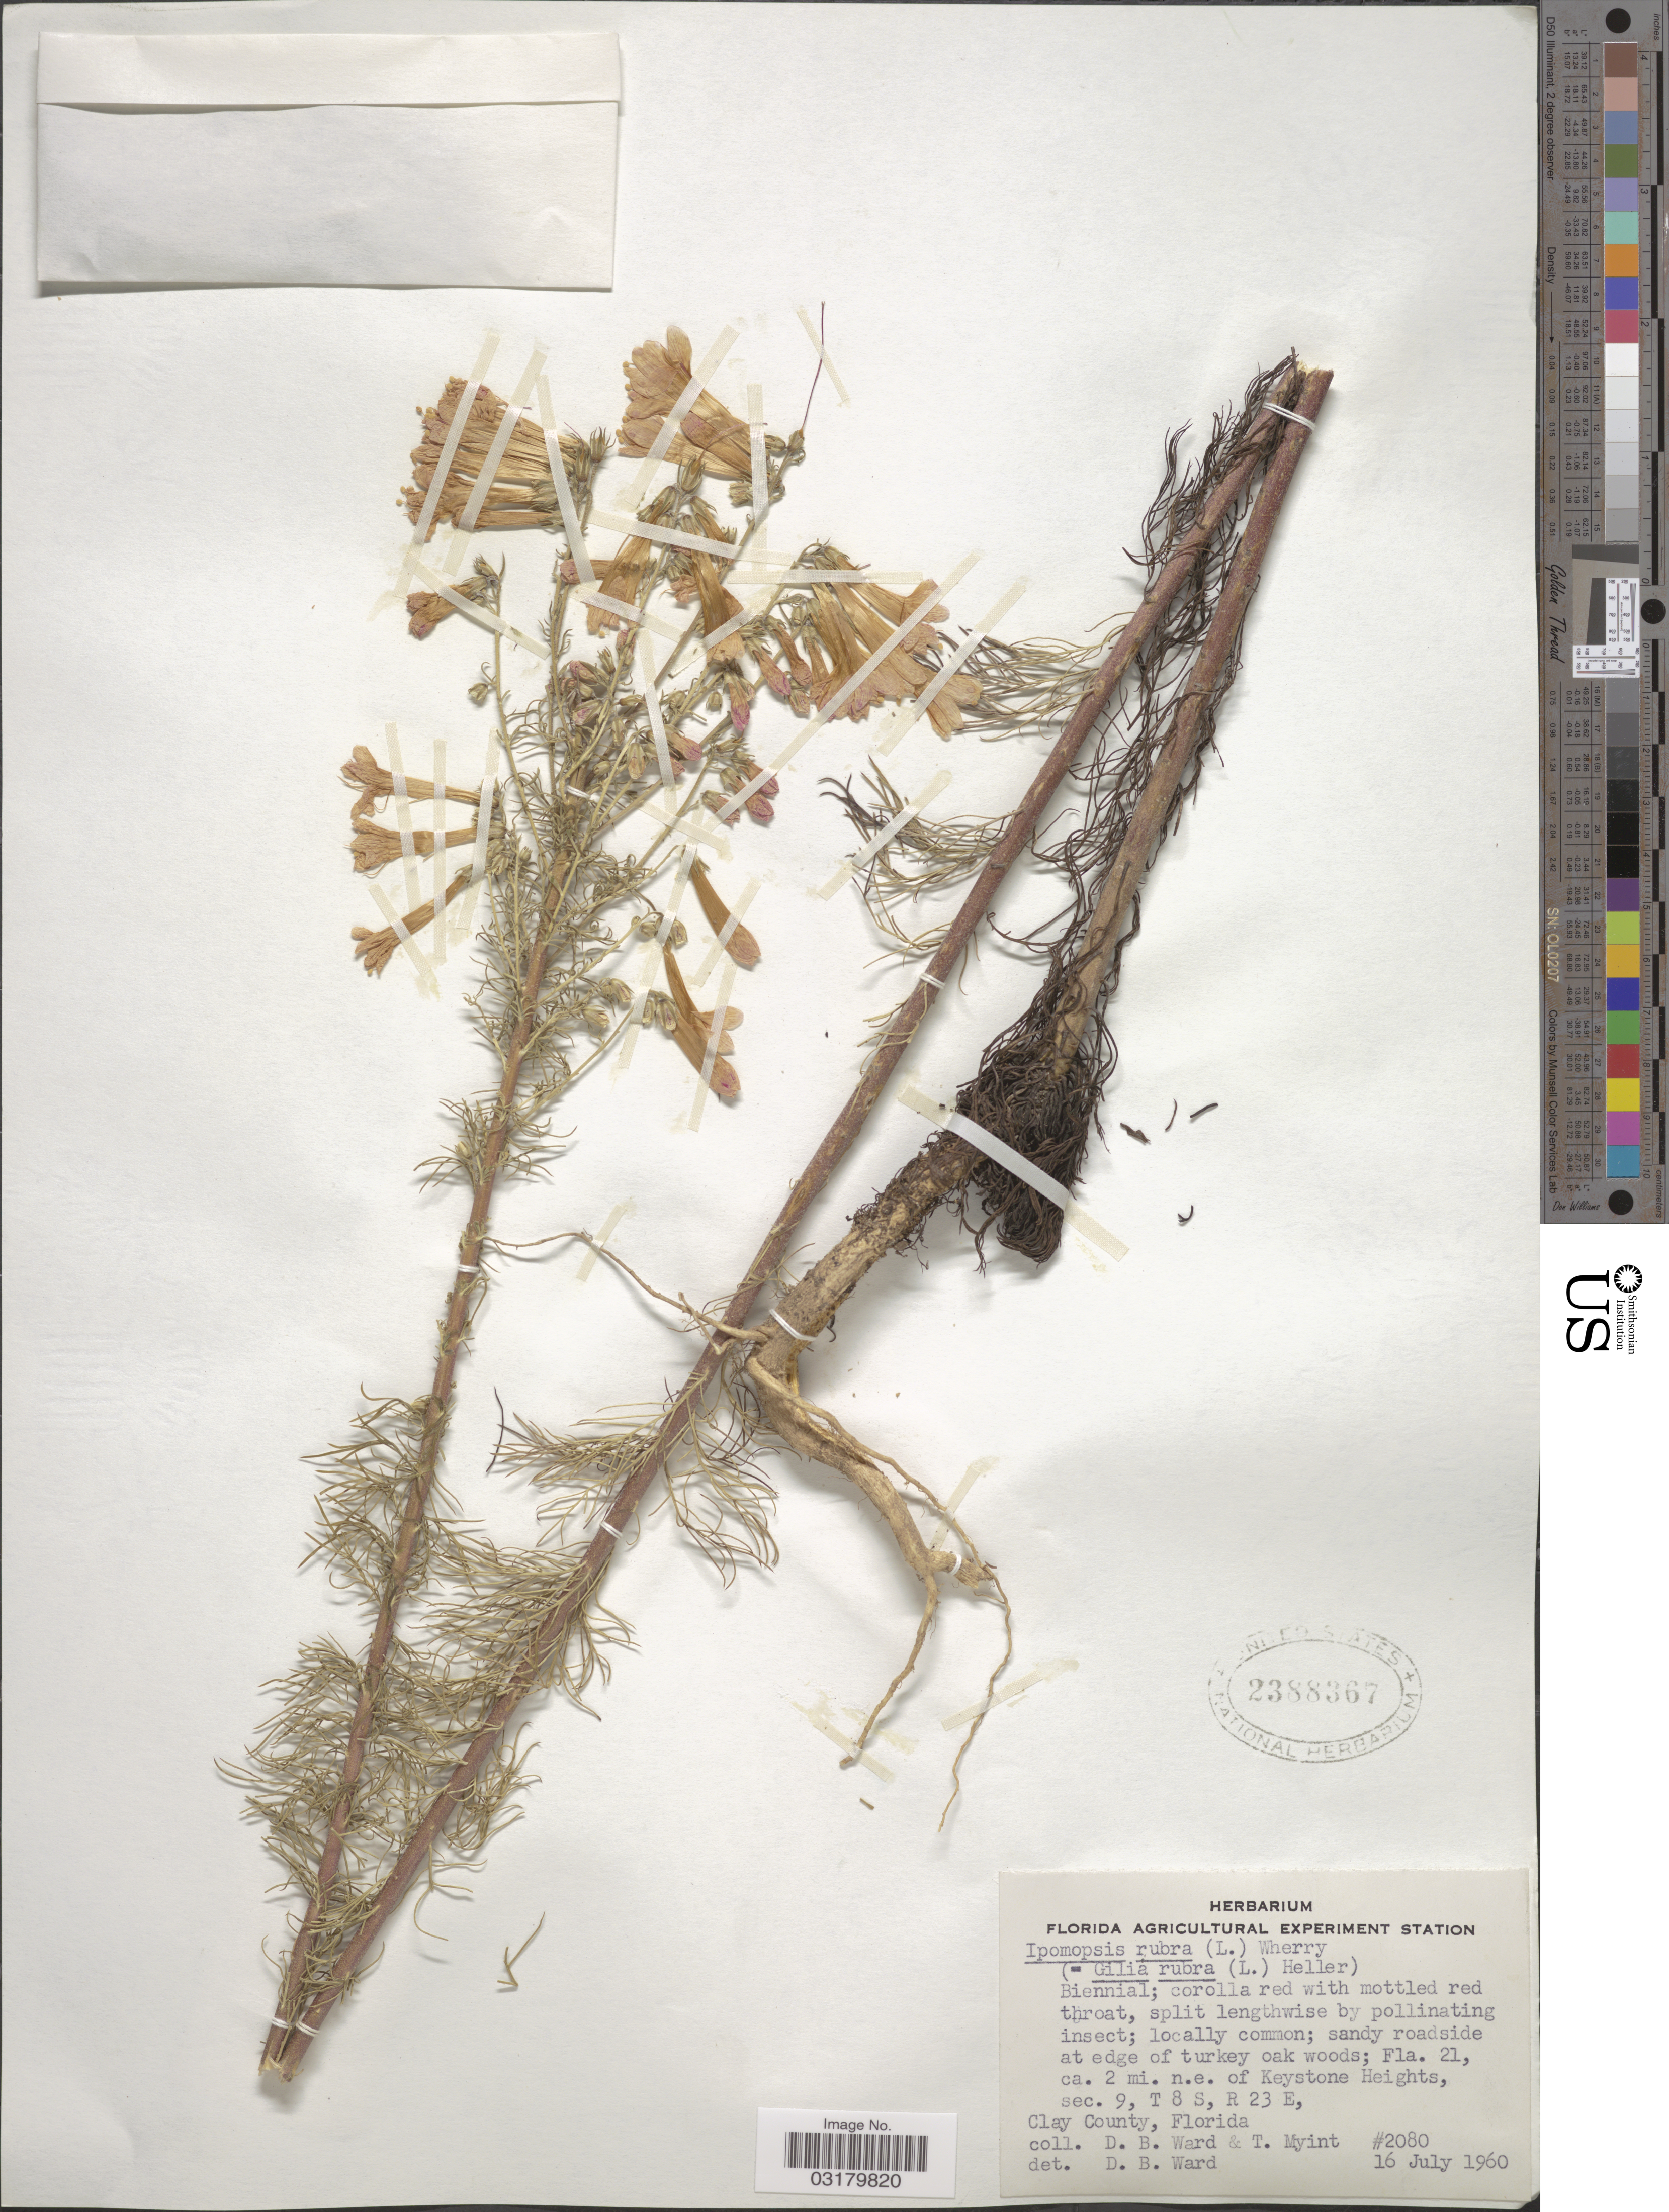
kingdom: Plantae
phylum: Tracheophyta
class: Magnoliopsida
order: Ericales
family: Polemoniaceae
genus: Ipomopsis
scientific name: Ipomopsis rubra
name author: (L.) Wherry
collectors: D. B. Ward & T. Myint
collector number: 2080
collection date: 1960-07-16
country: United States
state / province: Florida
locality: Sandy roadside at edge of turkey oak woods; Fla. 21, ca. 2 mi. n.e. of Keystone Heights. sec. 9, T 8 S, R 23 E, Clay County.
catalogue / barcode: US 2388367